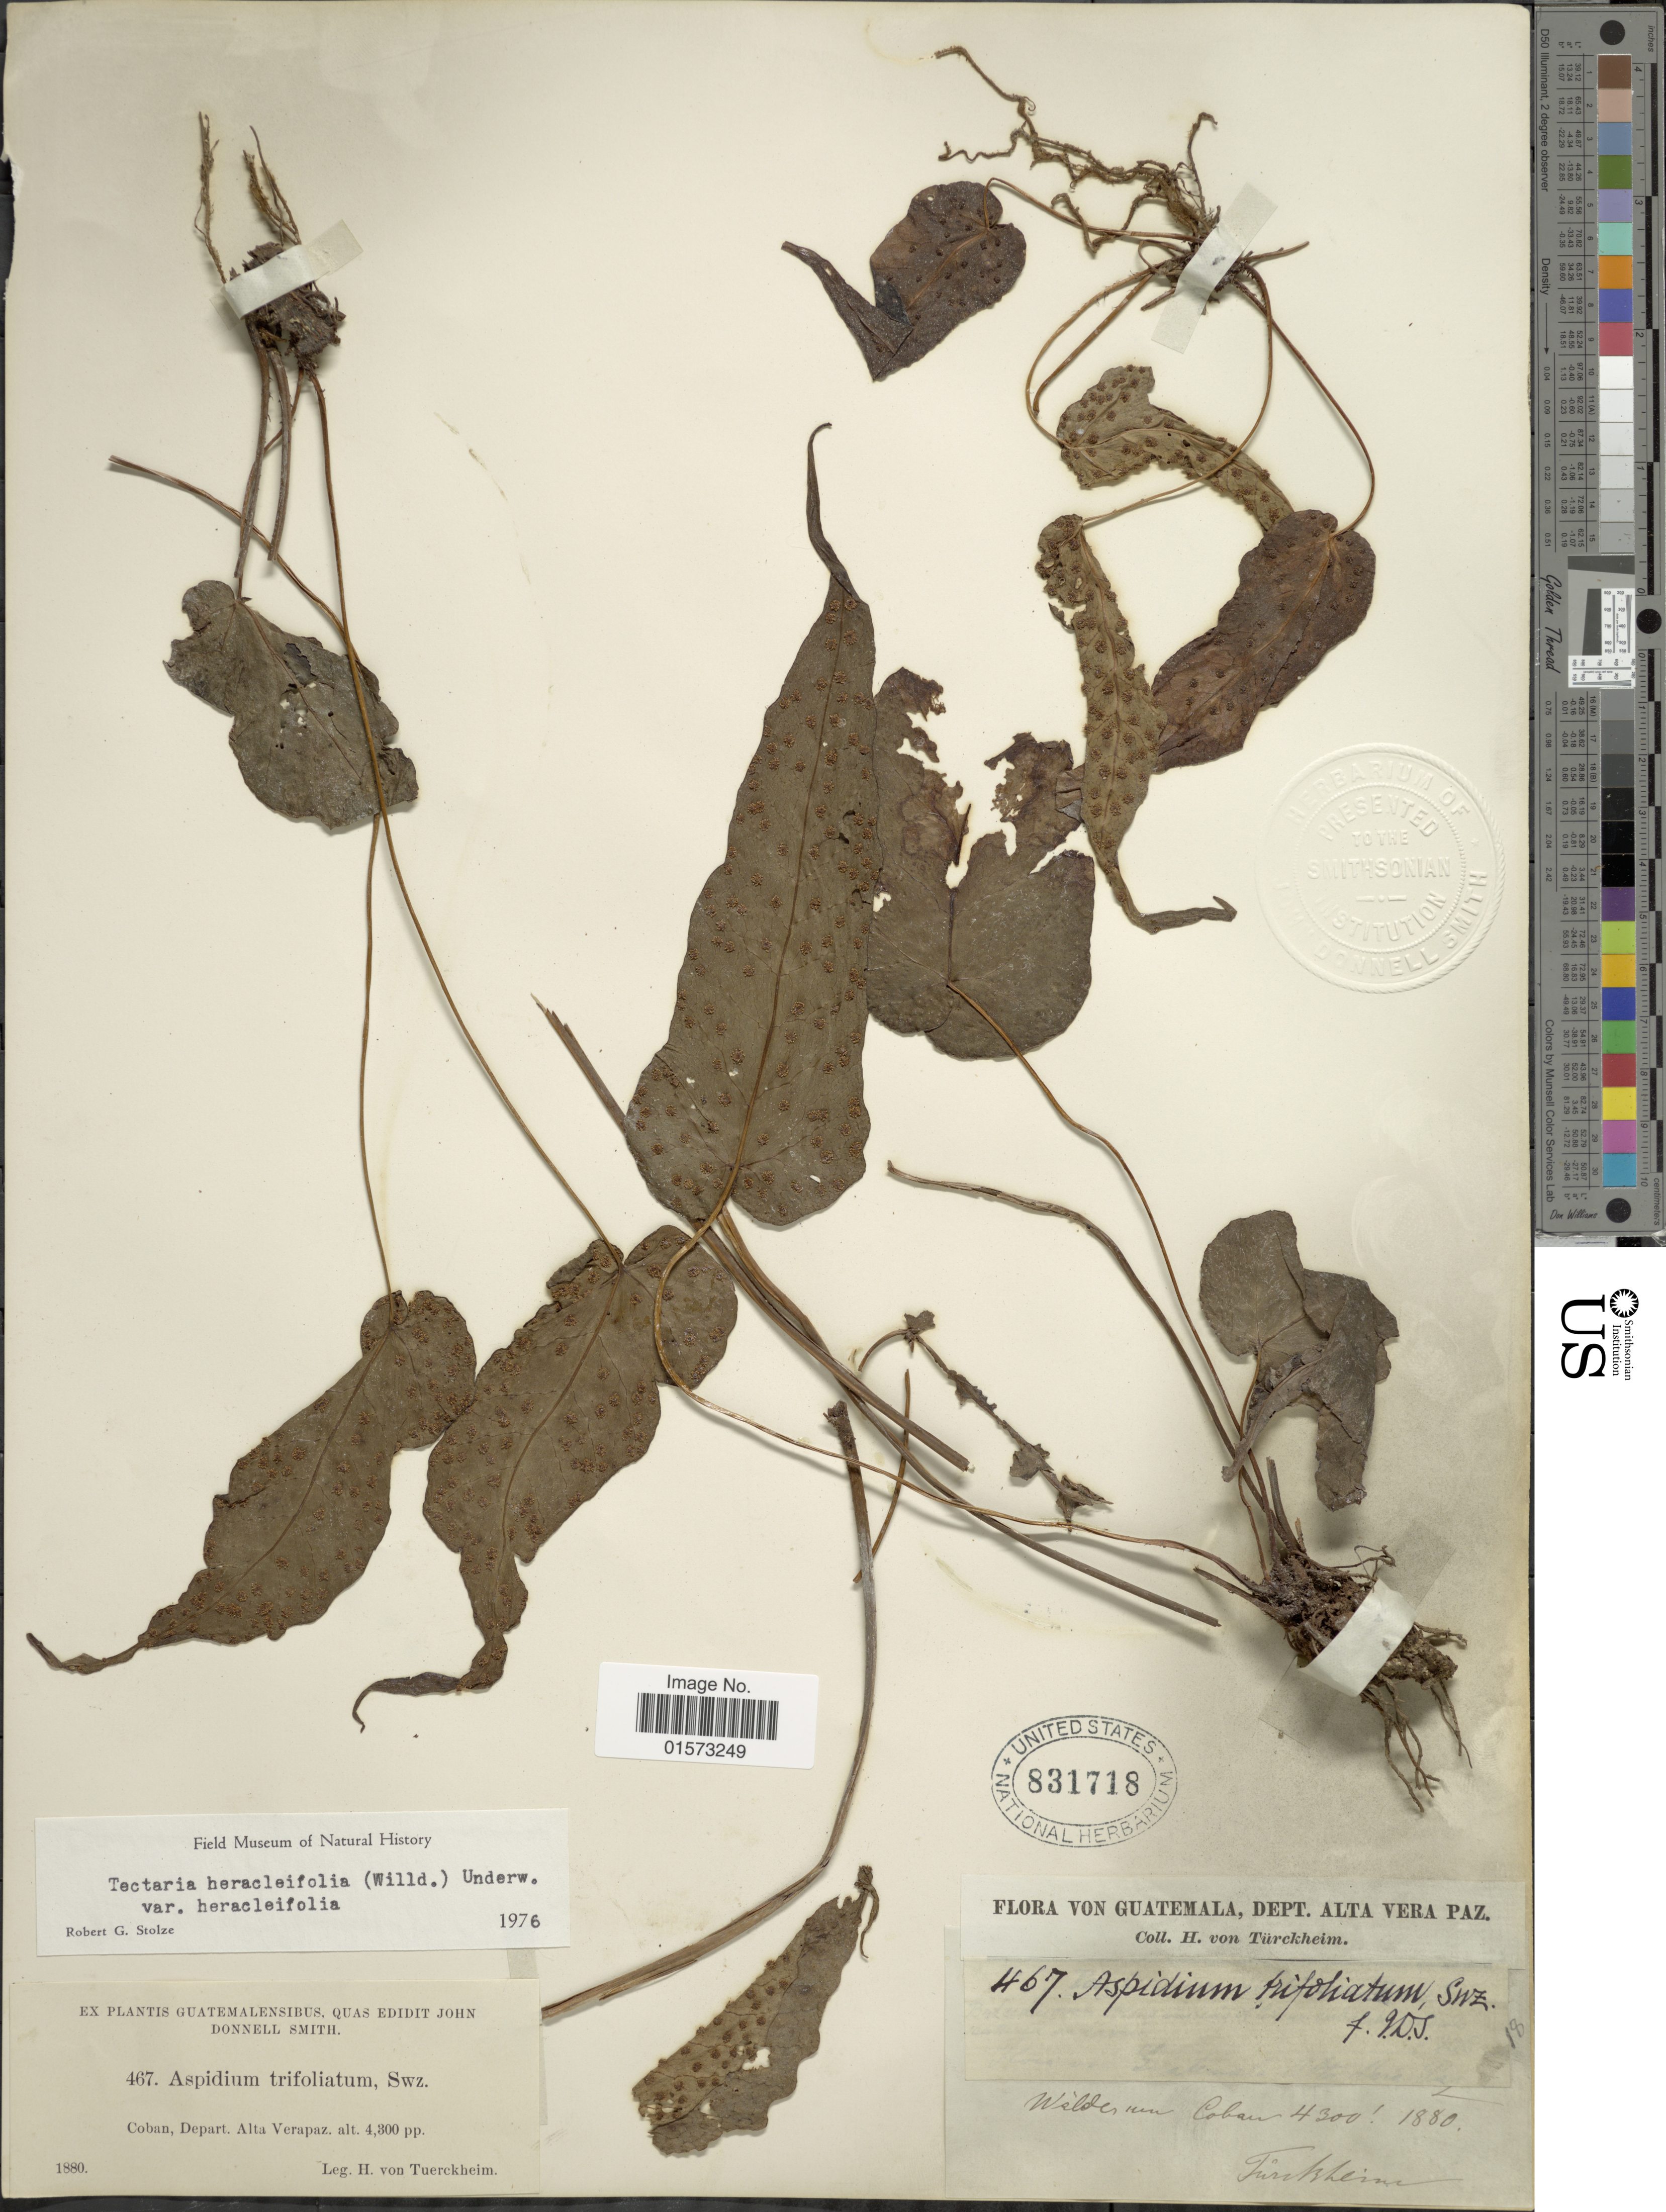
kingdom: Plantae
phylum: Tracheophyta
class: Polypodiopsida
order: Polypodiales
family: Tectariaceae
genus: Tectaria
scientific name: Tectaria heracleifolia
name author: (Willd.) Underw.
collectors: H. von Türckheim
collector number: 467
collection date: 1880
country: Guatemala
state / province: Alta Verapaz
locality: Coban, Depart. Alta Verapaz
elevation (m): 1311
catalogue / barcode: US 831718